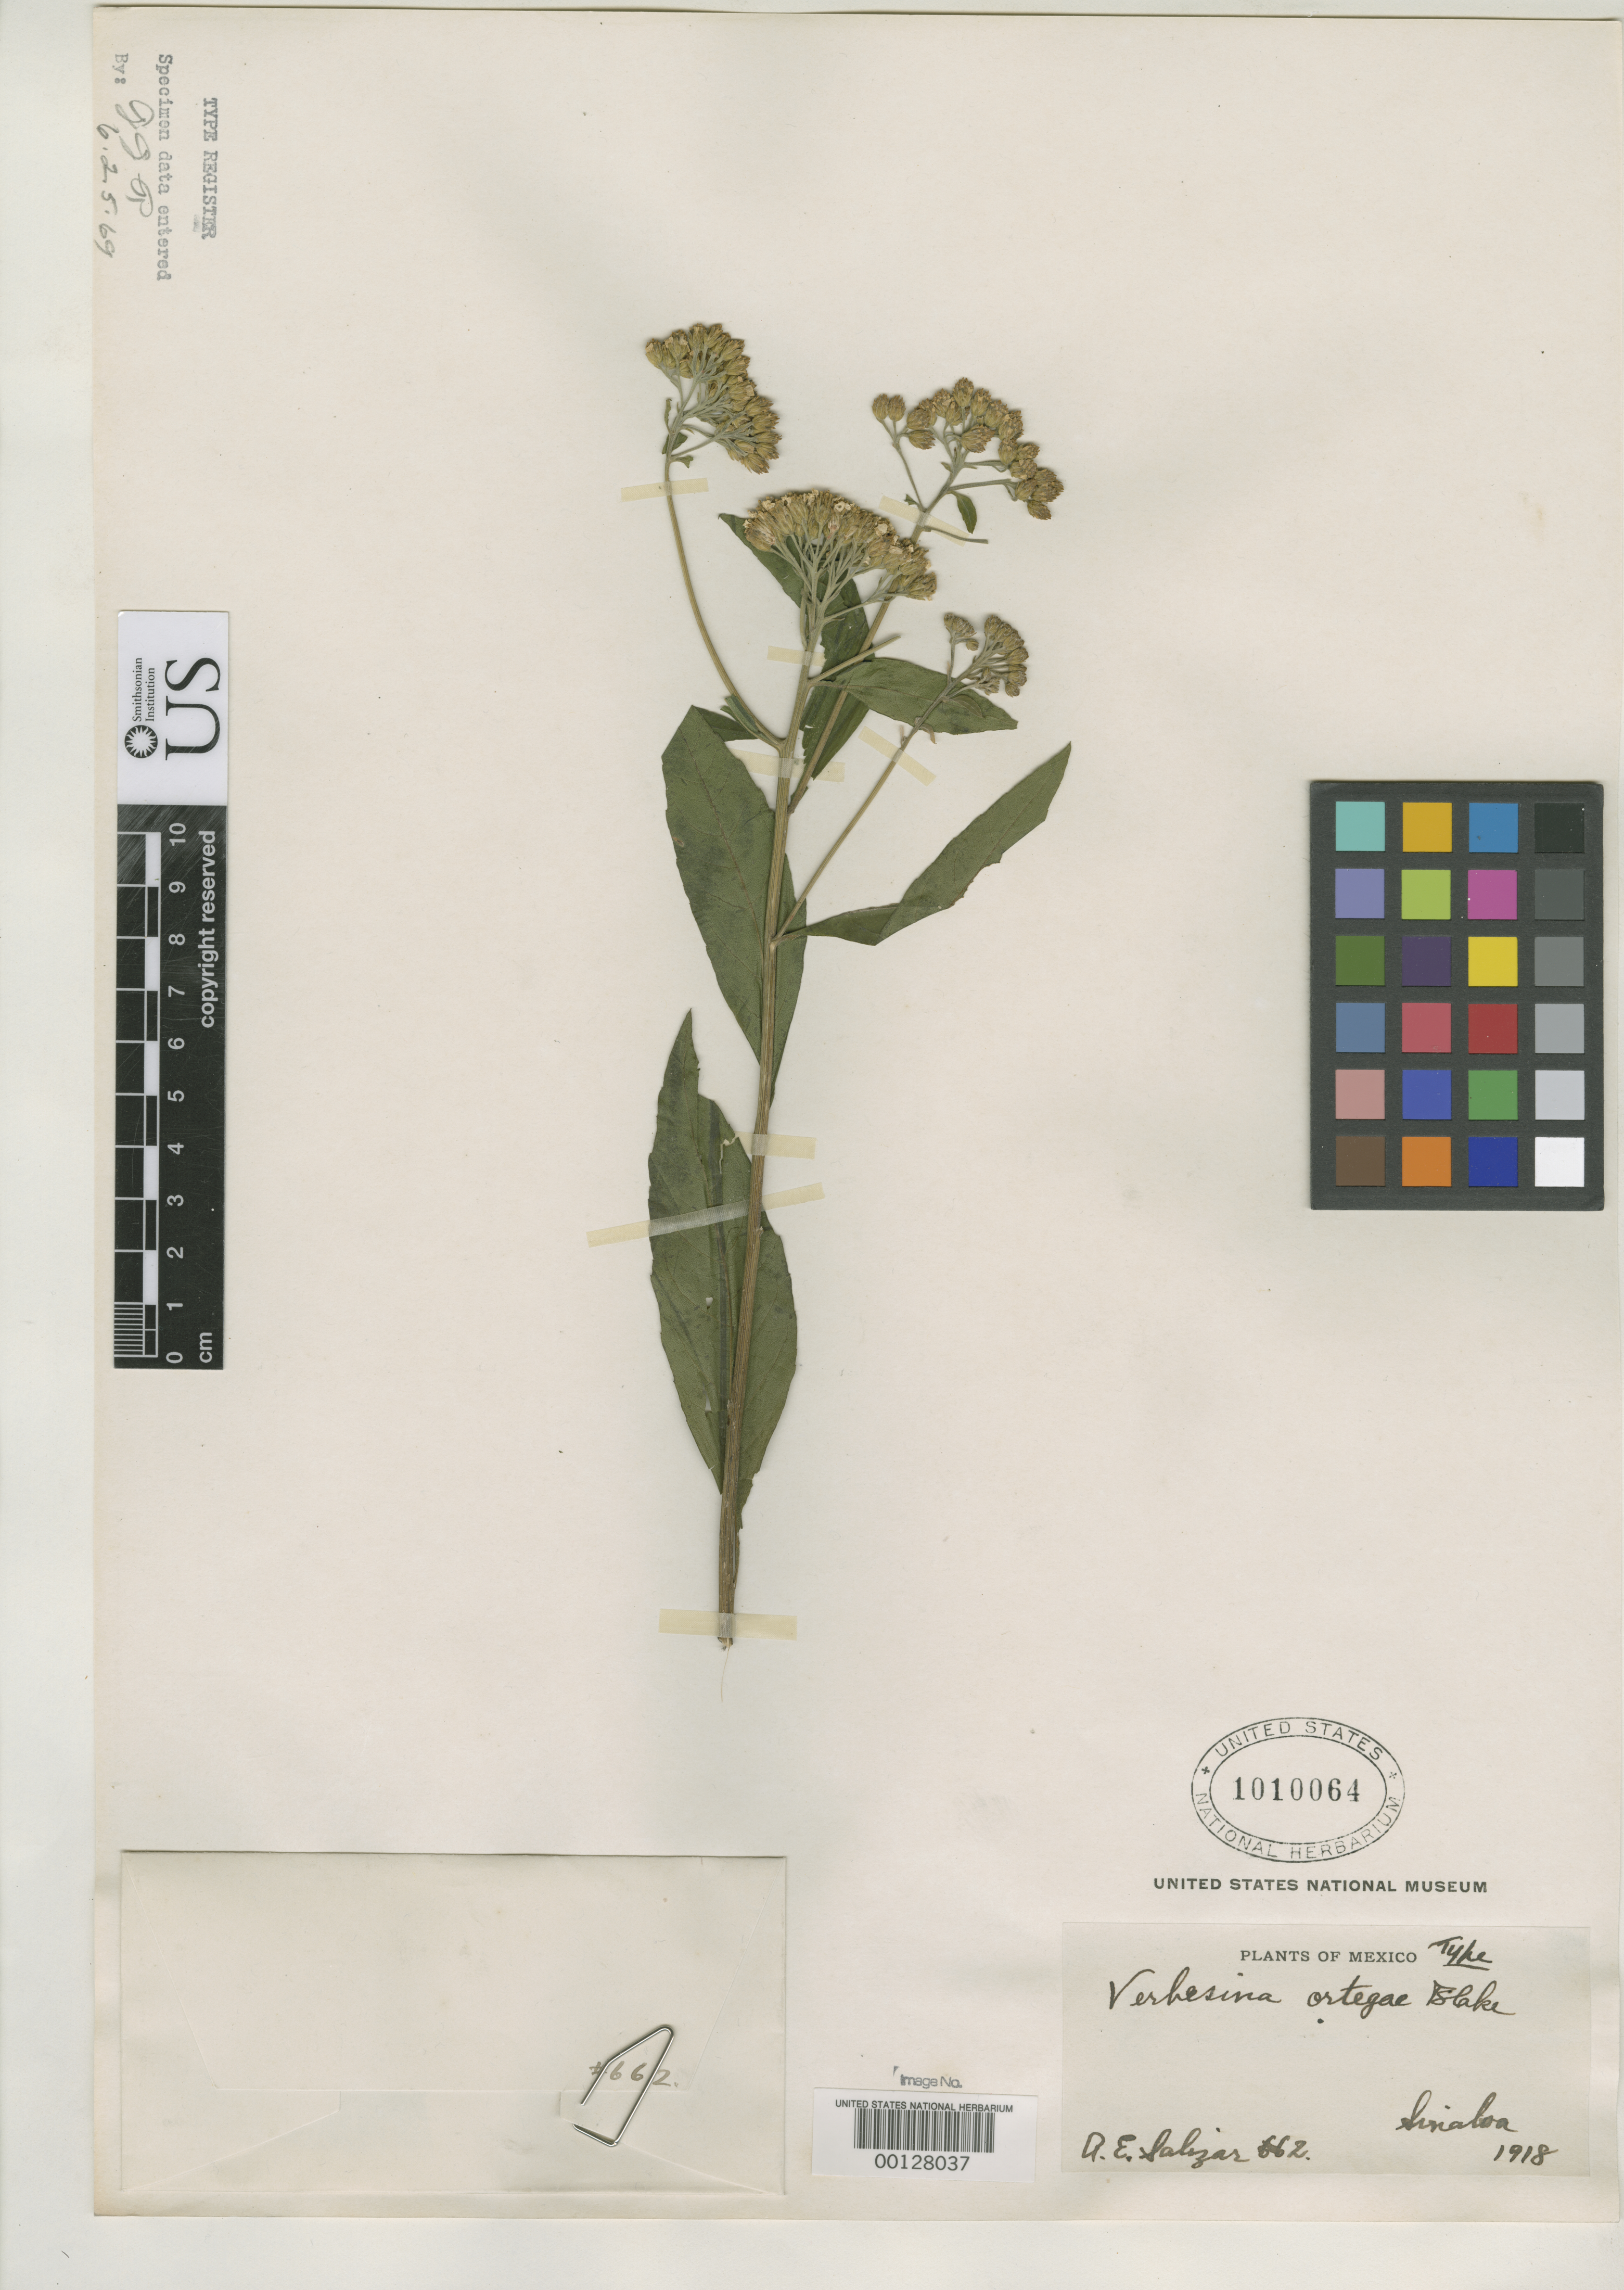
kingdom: Plantae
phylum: Tracheophyta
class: Magnoliopsida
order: Asterales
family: Asteraceae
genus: Verbesina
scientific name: Verbesina ortegae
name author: S.F. Blake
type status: Holotype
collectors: A. E. Salazar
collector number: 662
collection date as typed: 1918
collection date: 1918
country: Mexico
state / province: Sinaloa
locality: San Ignacio.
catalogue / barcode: US 1010064